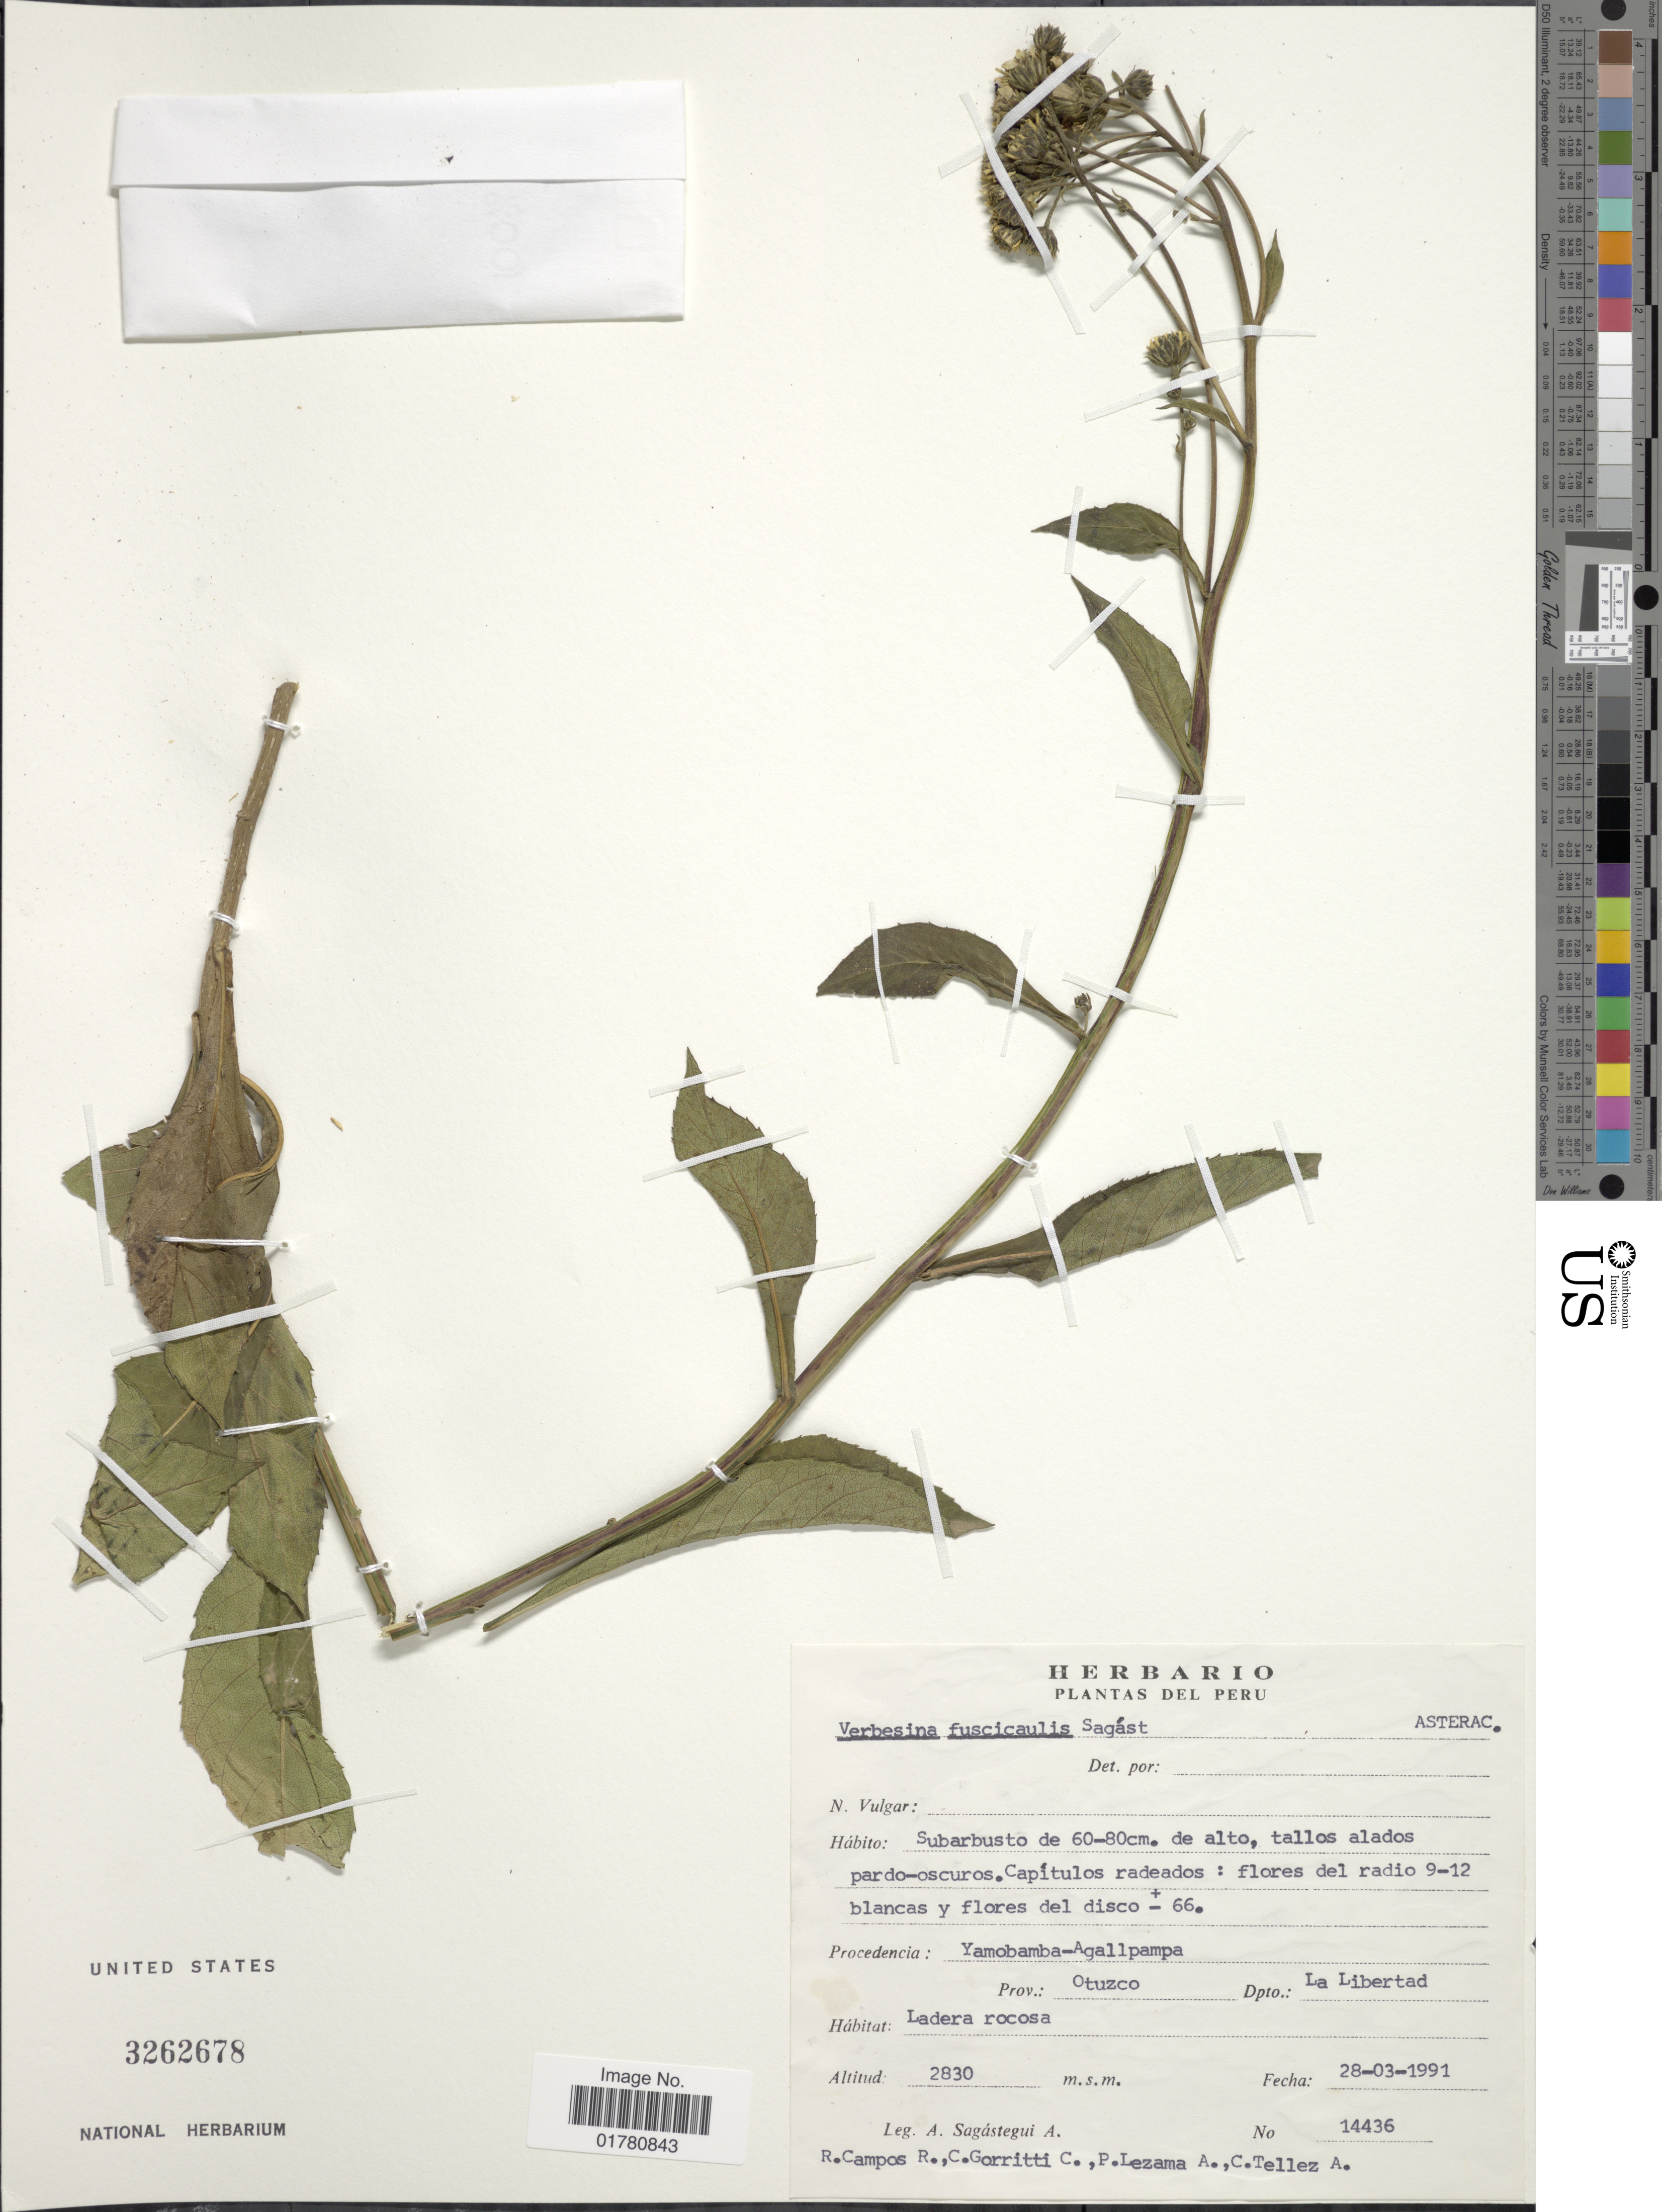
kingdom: Plantae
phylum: Tracheophyta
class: Magnoliopsida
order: Asterales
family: Asteraceae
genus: Verbesina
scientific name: Verbesina fuscicaulis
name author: Sagást.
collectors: A. Sagástegui A., R. Campos, C. Gorritti C., P. Lezama A. & C. Tellez-A.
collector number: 14436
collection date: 1991-03-28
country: Peru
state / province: La Libertad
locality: Yamobamba-Agallpampa, Prov. Otuzco, Dpto La Libertad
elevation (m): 2830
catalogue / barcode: US 3262678